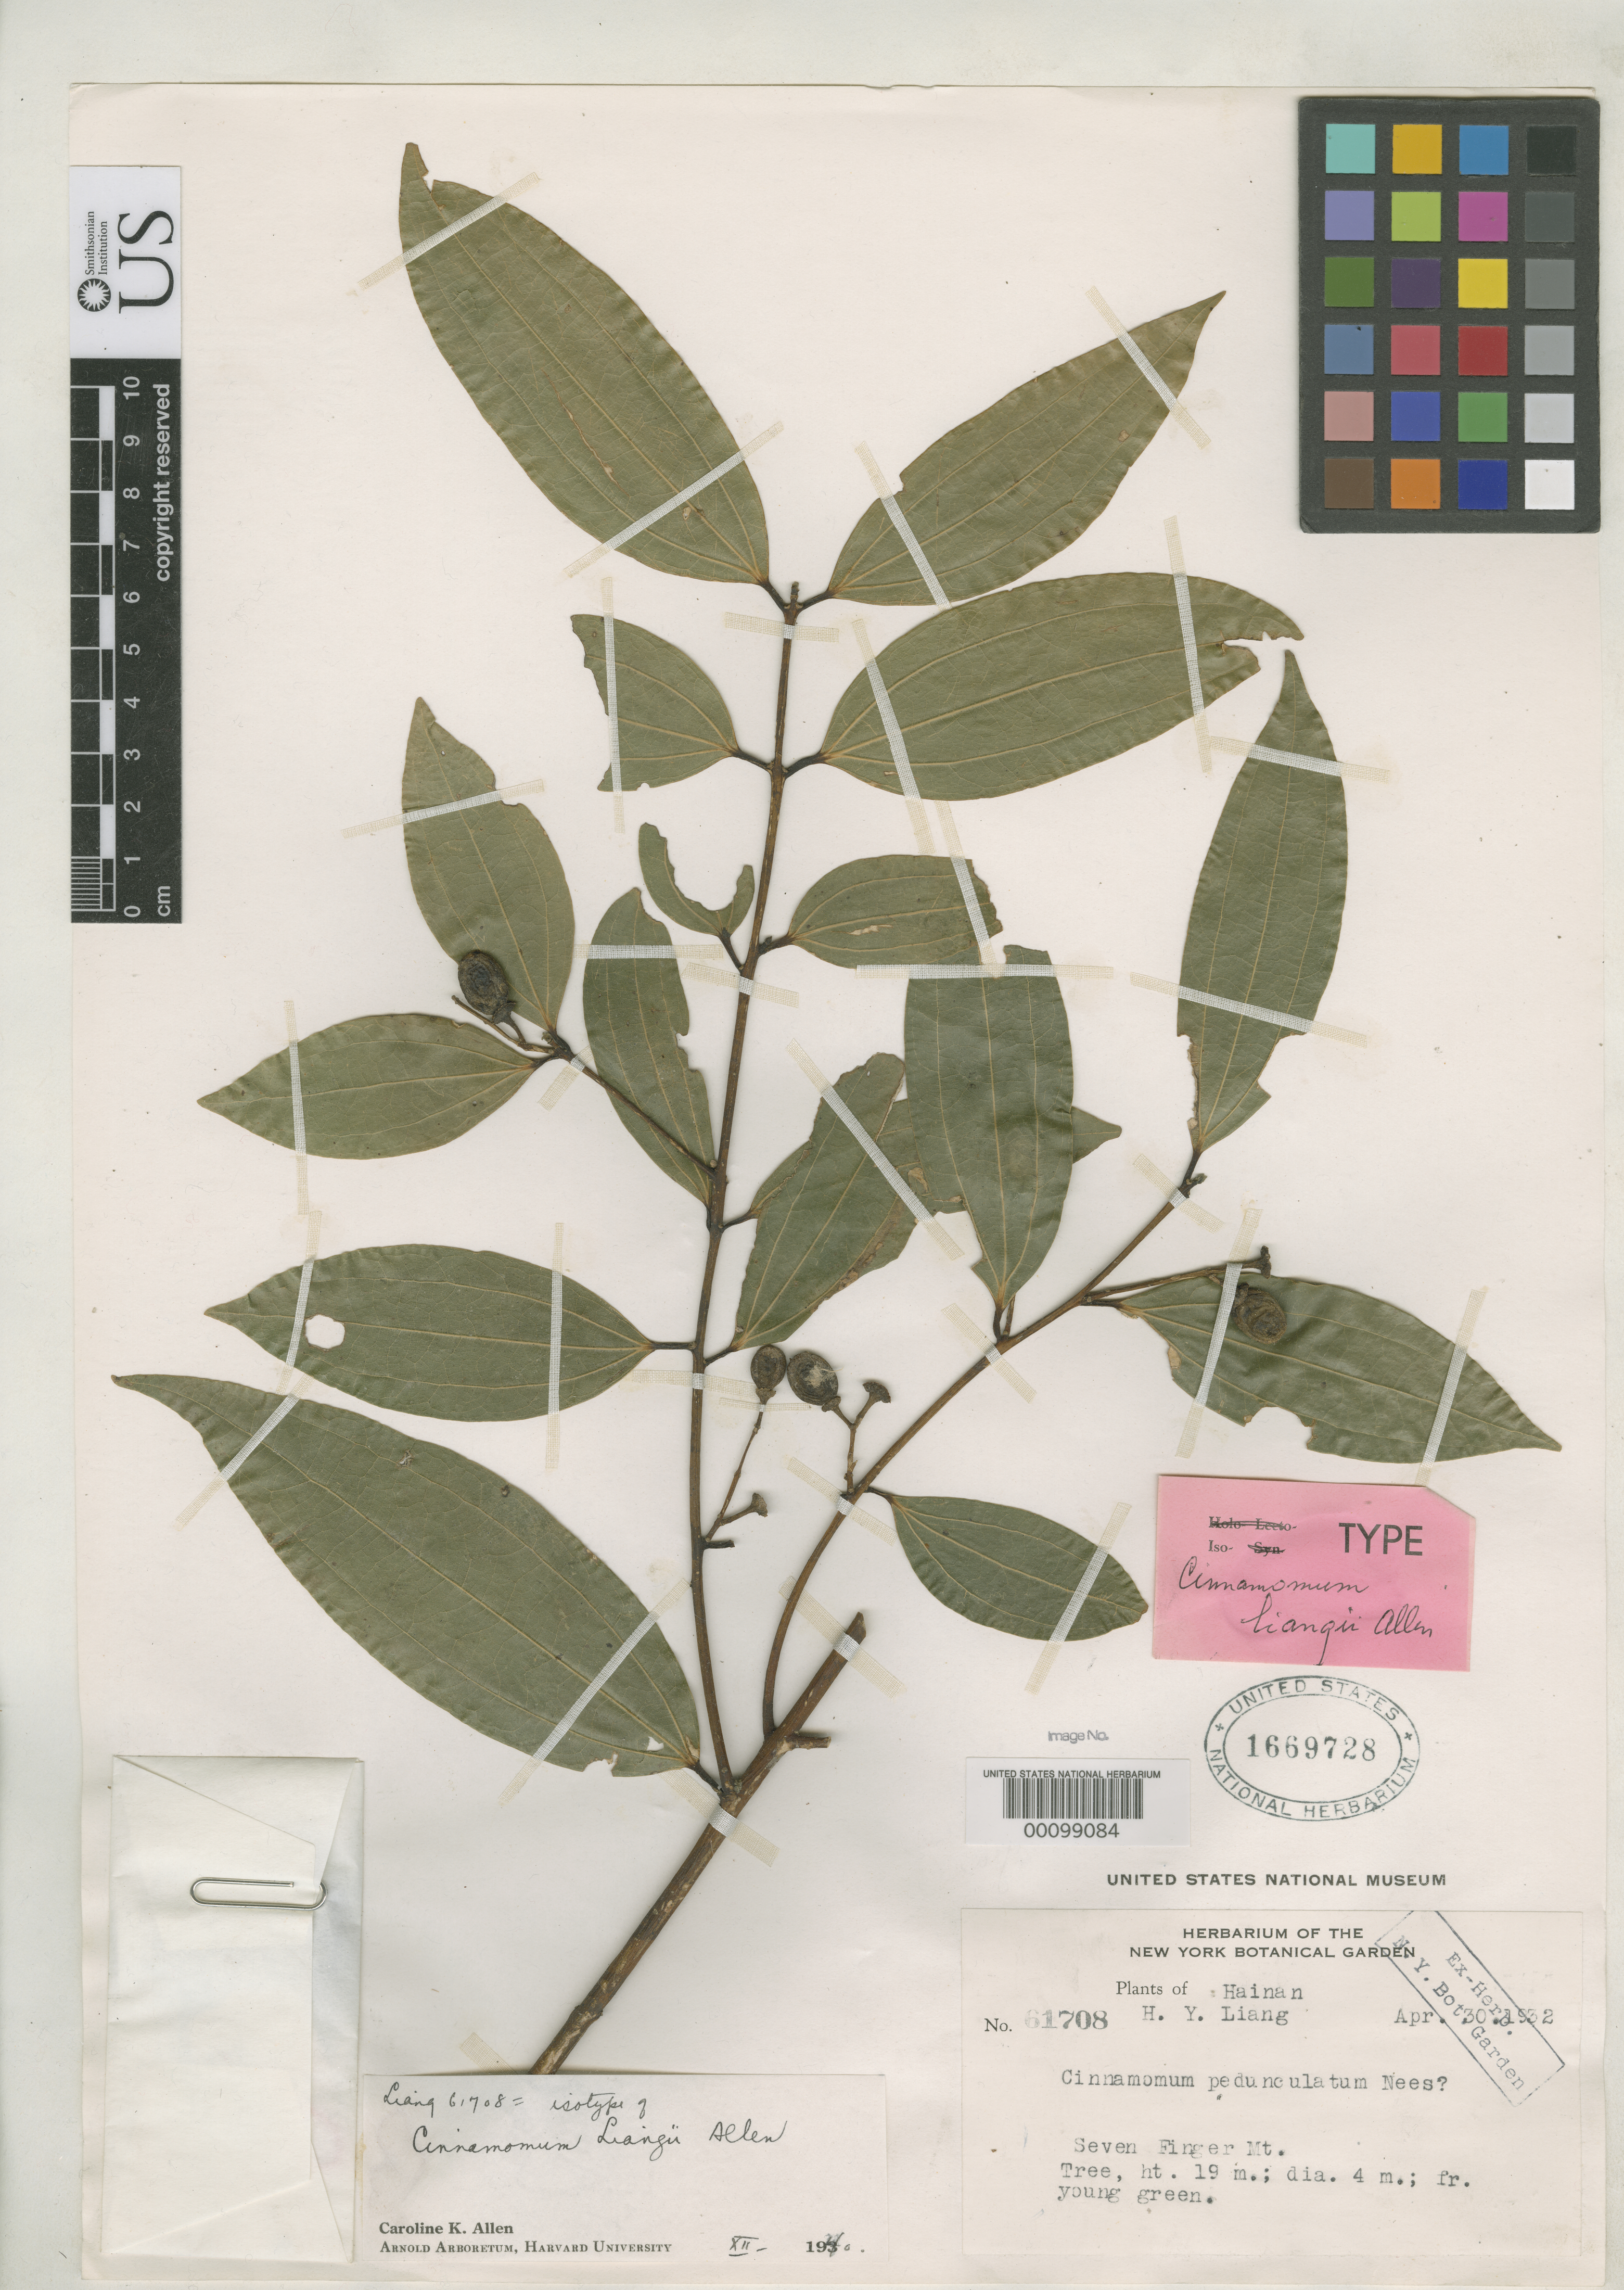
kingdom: Plantae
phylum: Tracheophyta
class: Magnoliopsida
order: Laurales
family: Lauraceae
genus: Cinnamomum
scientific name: Cinnamomum liangii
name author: C.K. Allen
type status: Isotype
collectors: H. Y. Liang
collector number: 61708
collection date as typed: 30 Apr 1932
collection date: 1932-04-30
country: China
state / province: Hainan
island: Hainan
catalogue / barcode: US 1669728